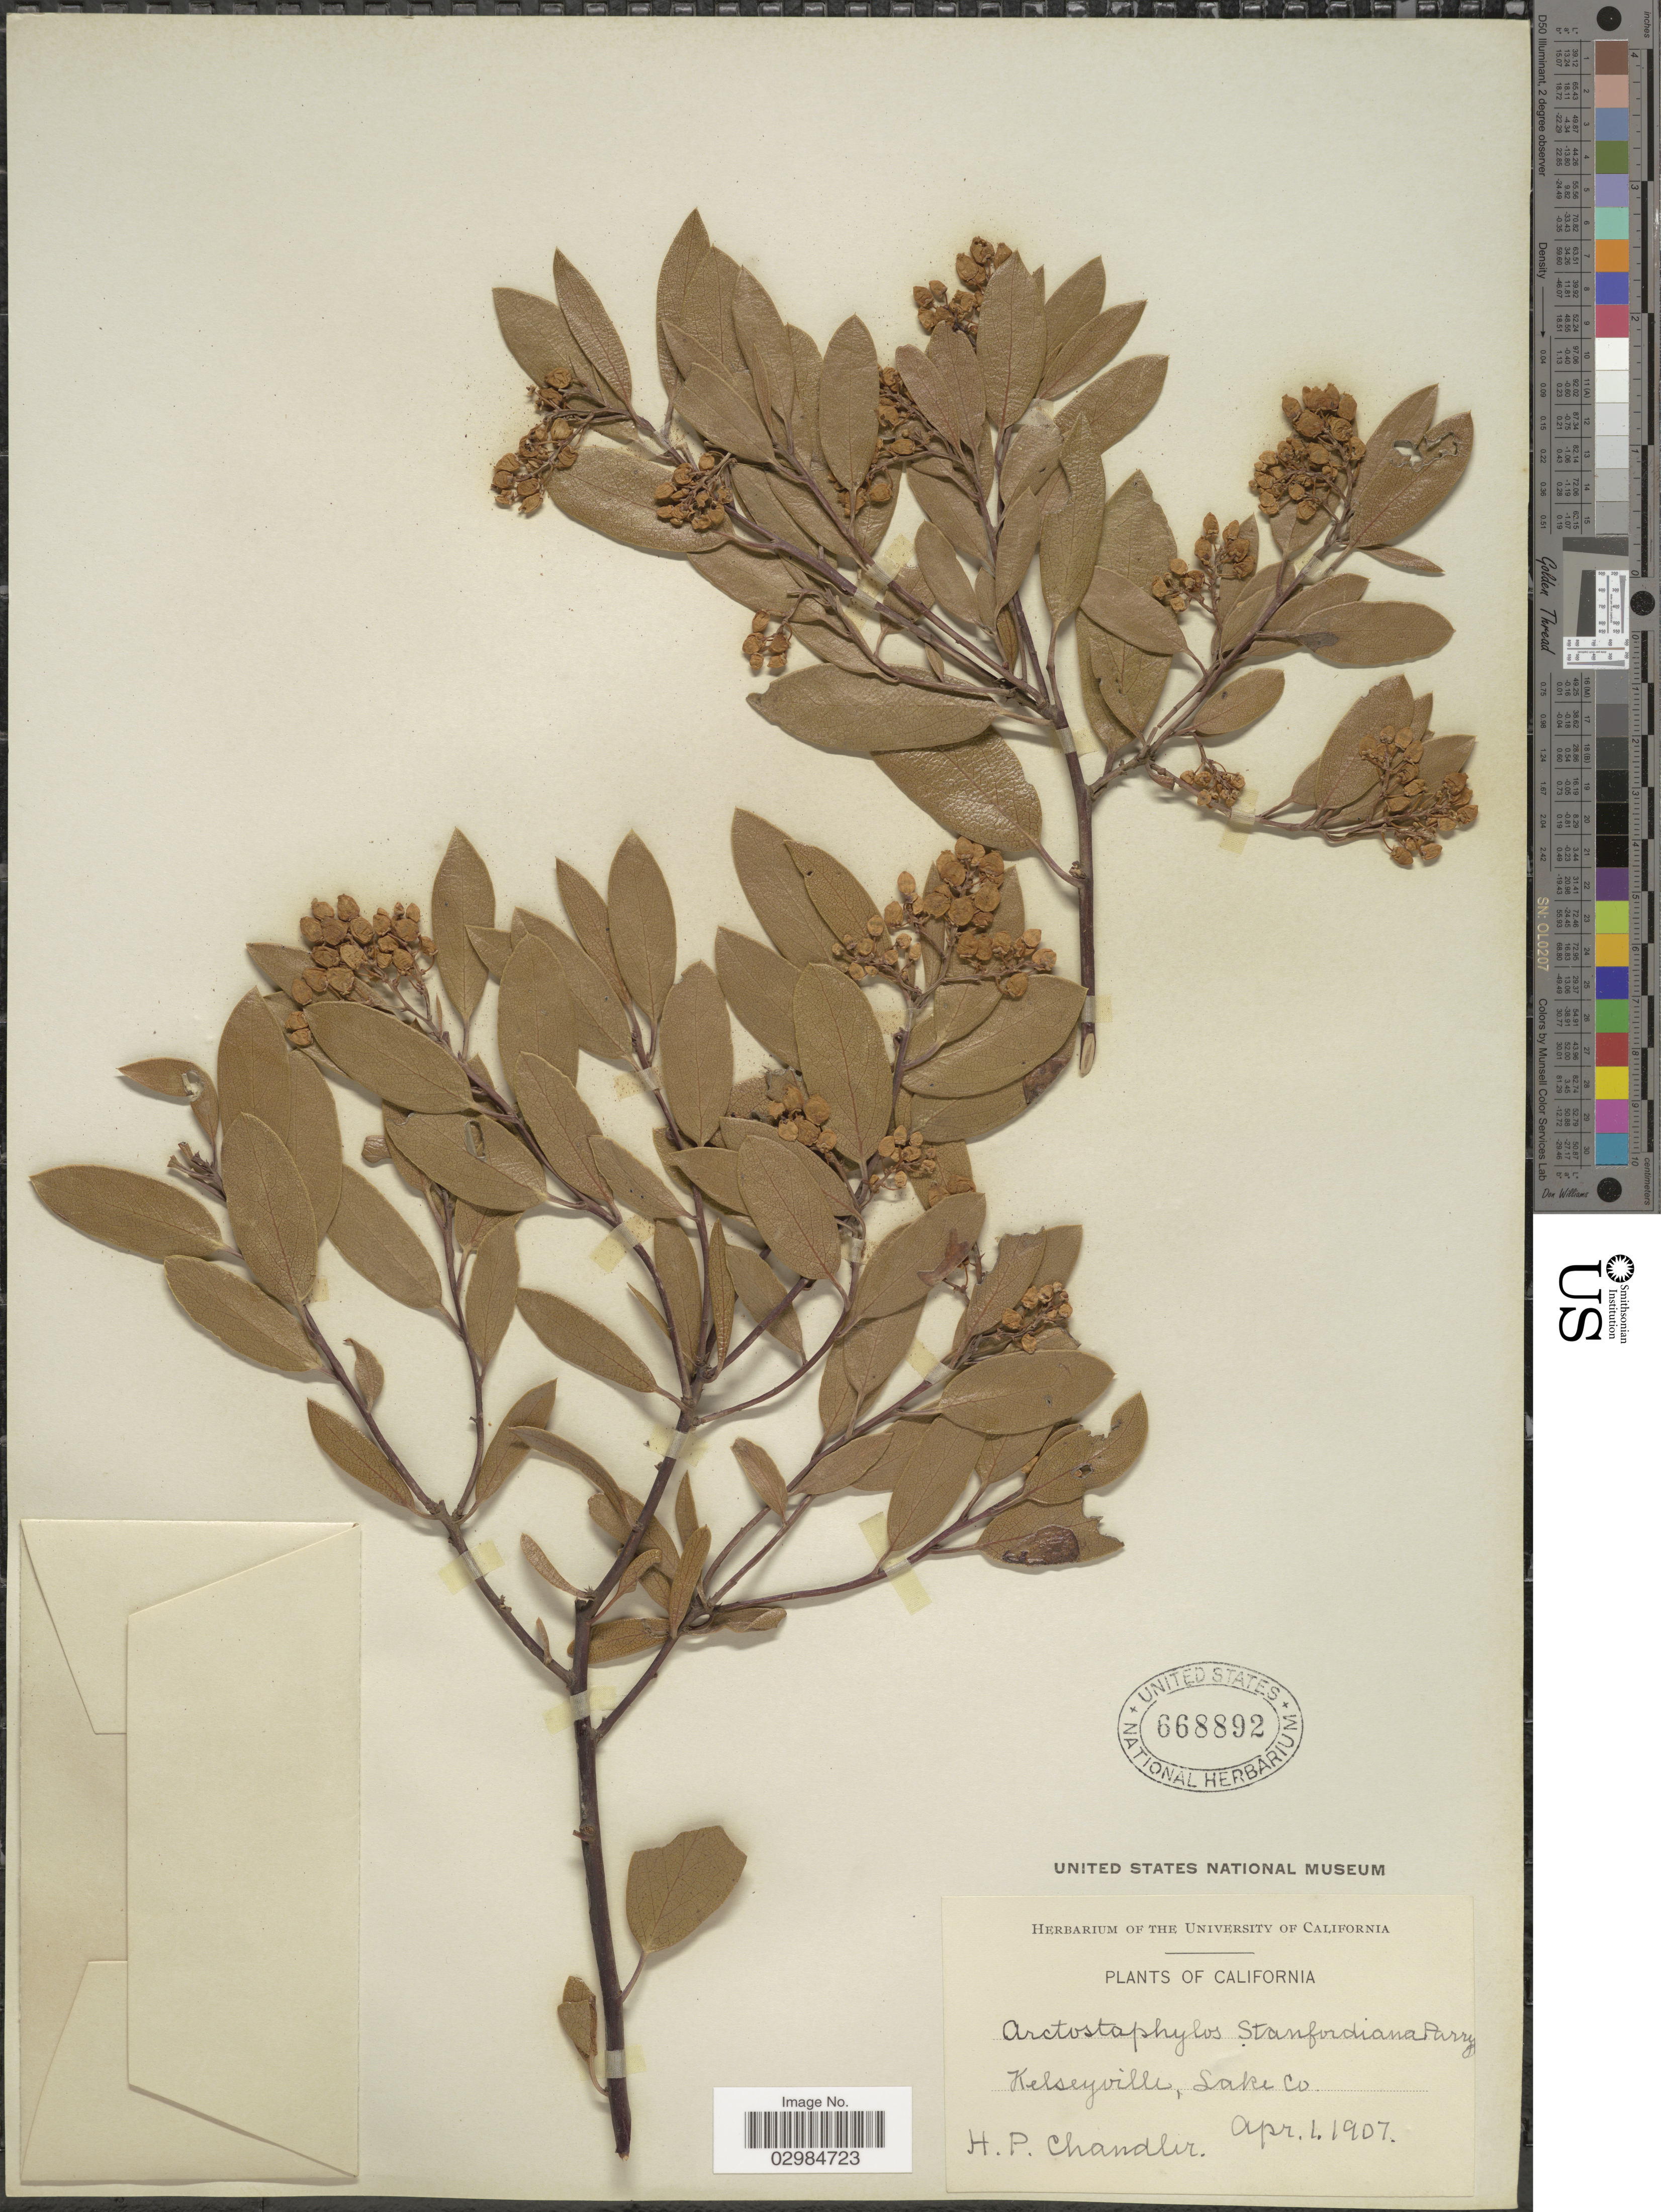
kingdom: Plantae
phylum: Tracheophyta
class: Magnoliopsida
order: Ericales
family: Ericaceae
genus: Arctostaphylos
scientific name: Arctostaphylos stanfordiana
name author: Parry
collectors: H. Chandler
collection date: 1907-04-01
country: United States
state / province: California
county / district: Lake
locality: Kelseyville, Lake Co.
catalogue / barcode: US 668892